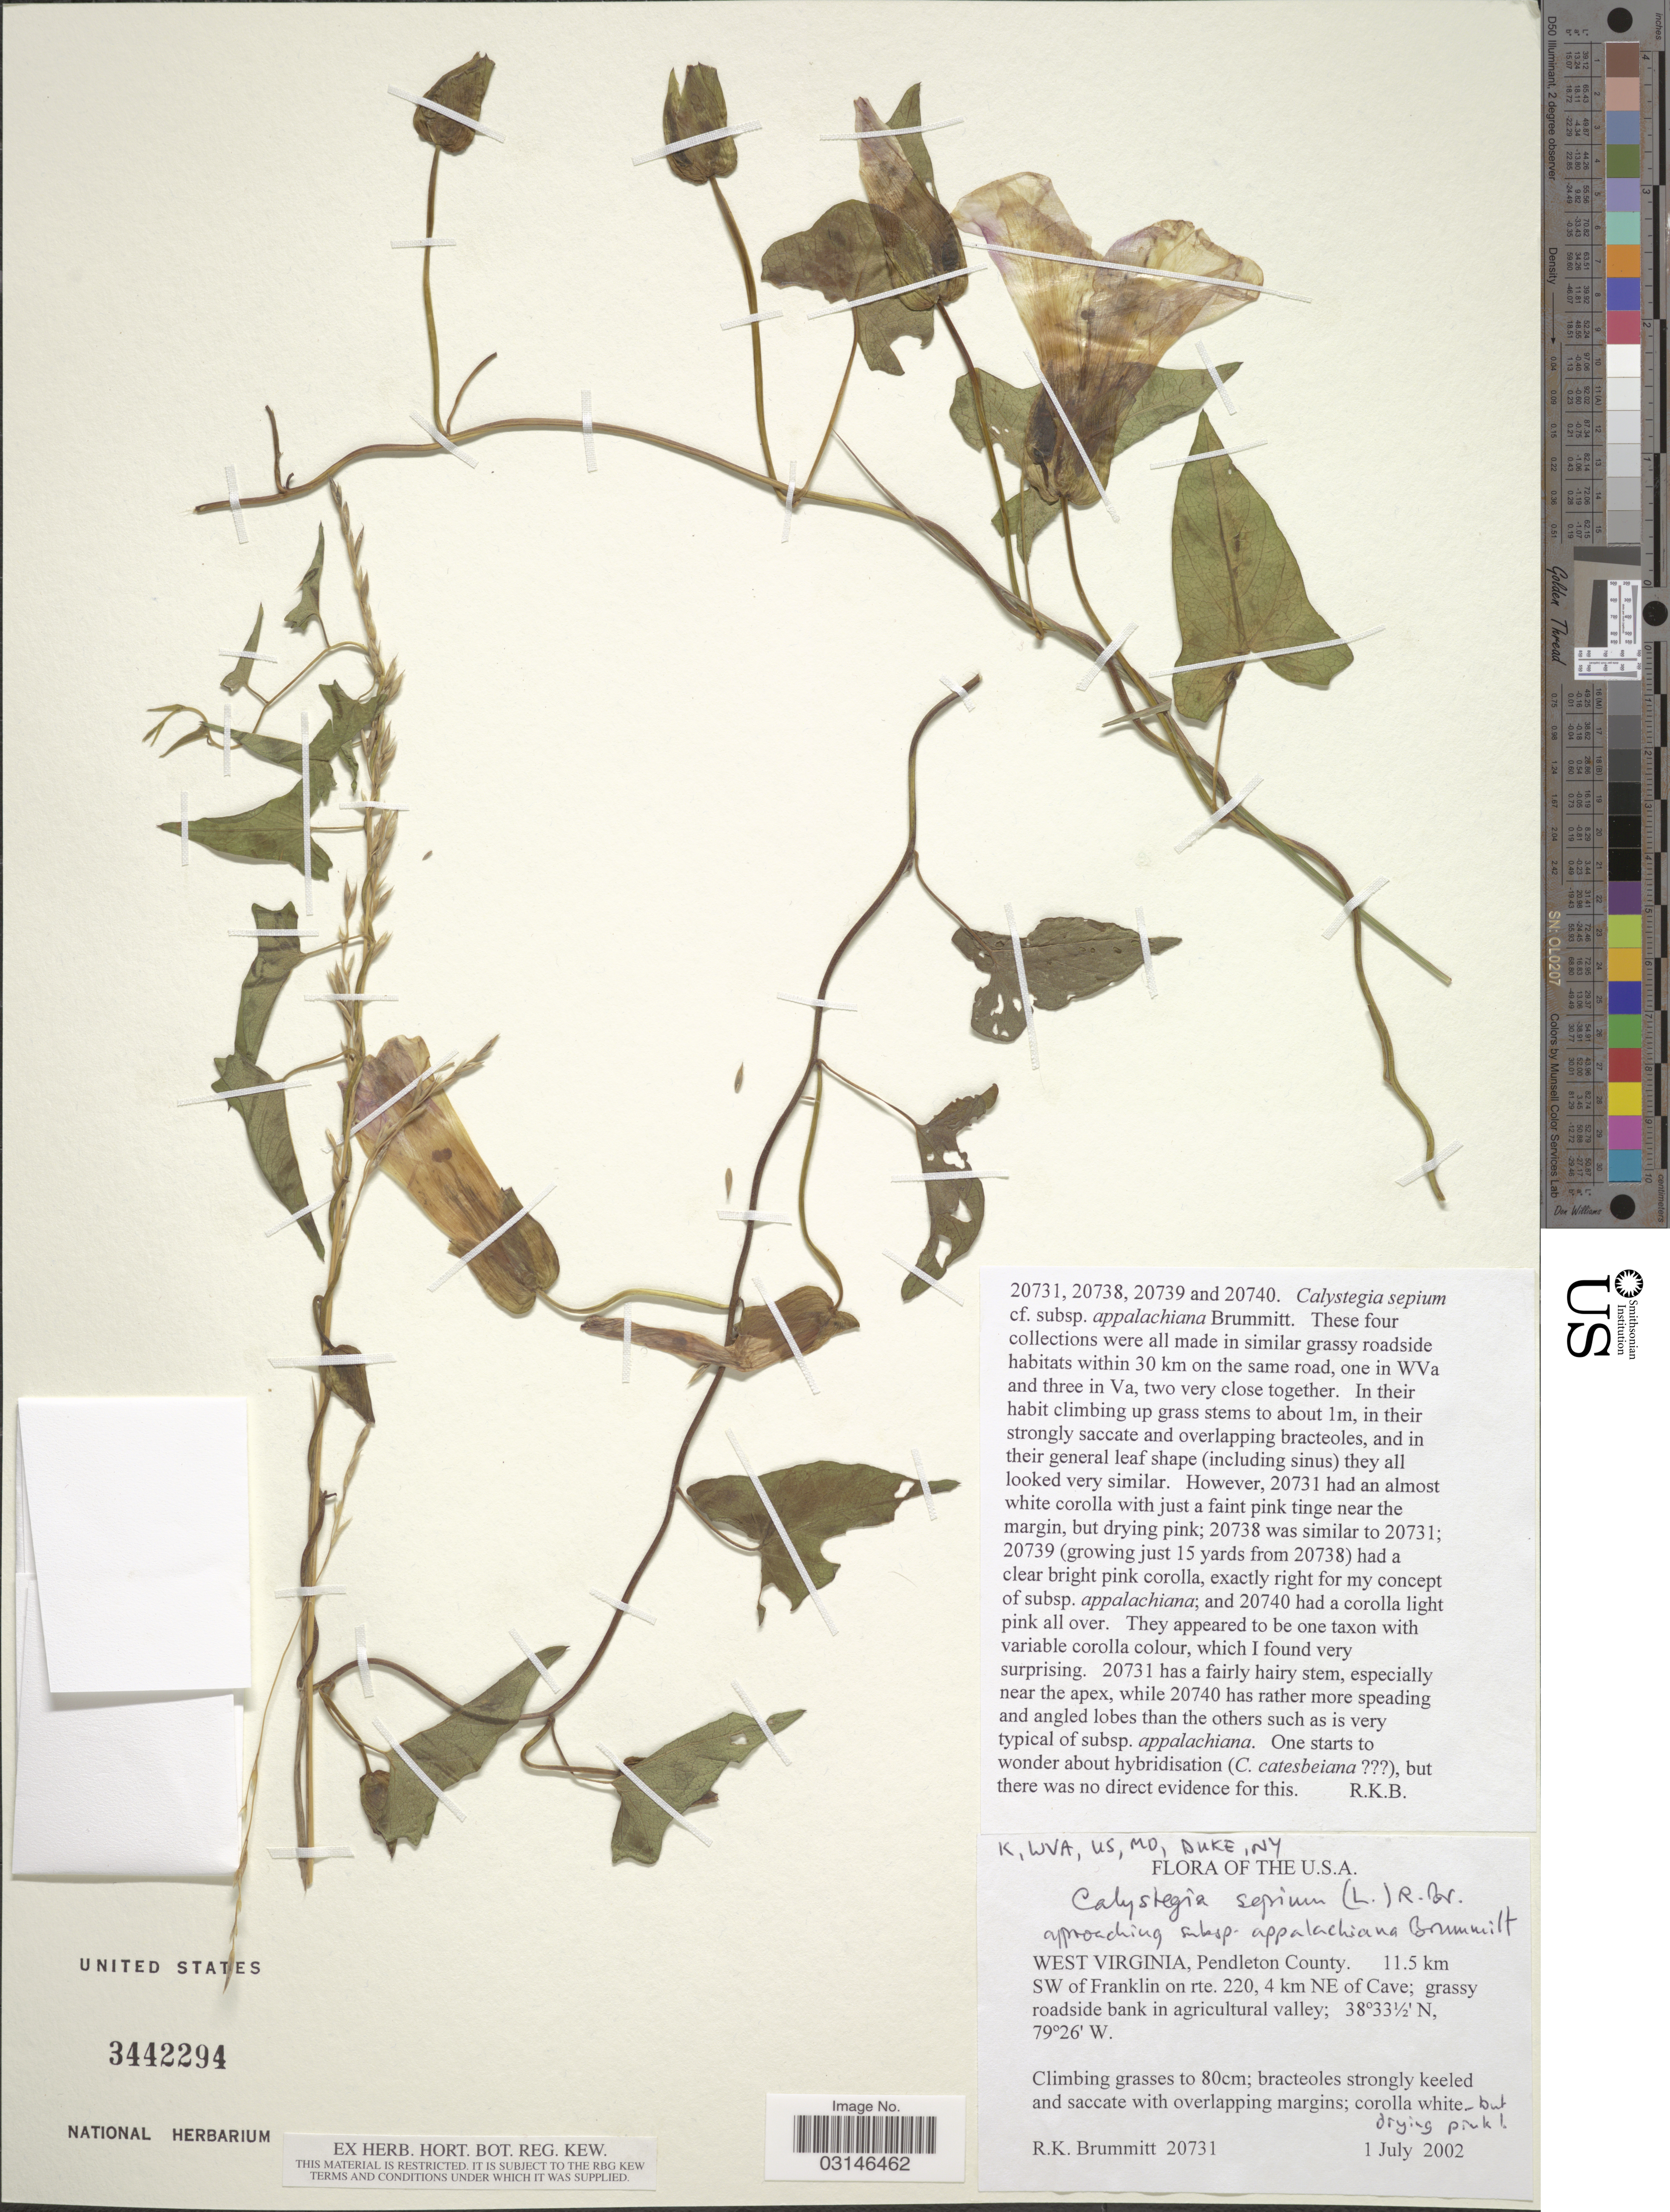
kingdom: Plantae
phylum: Tracheophyta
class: Magnoliopsida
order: Solanales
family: Convolvulaceae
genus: Calystegia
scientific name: Calystegia sepium subsp. appalachiana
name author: Brummitt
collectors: R. Brummitt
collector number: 20731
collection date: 2002-07-01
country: United States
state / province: West Virginia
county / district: Pendleton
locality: Pendleton County, 11.5 km SW of Franklin on rte. 220, 4 km NE of Cave; grassy roadside bank in agricultural valley.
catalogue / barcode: US 3442294